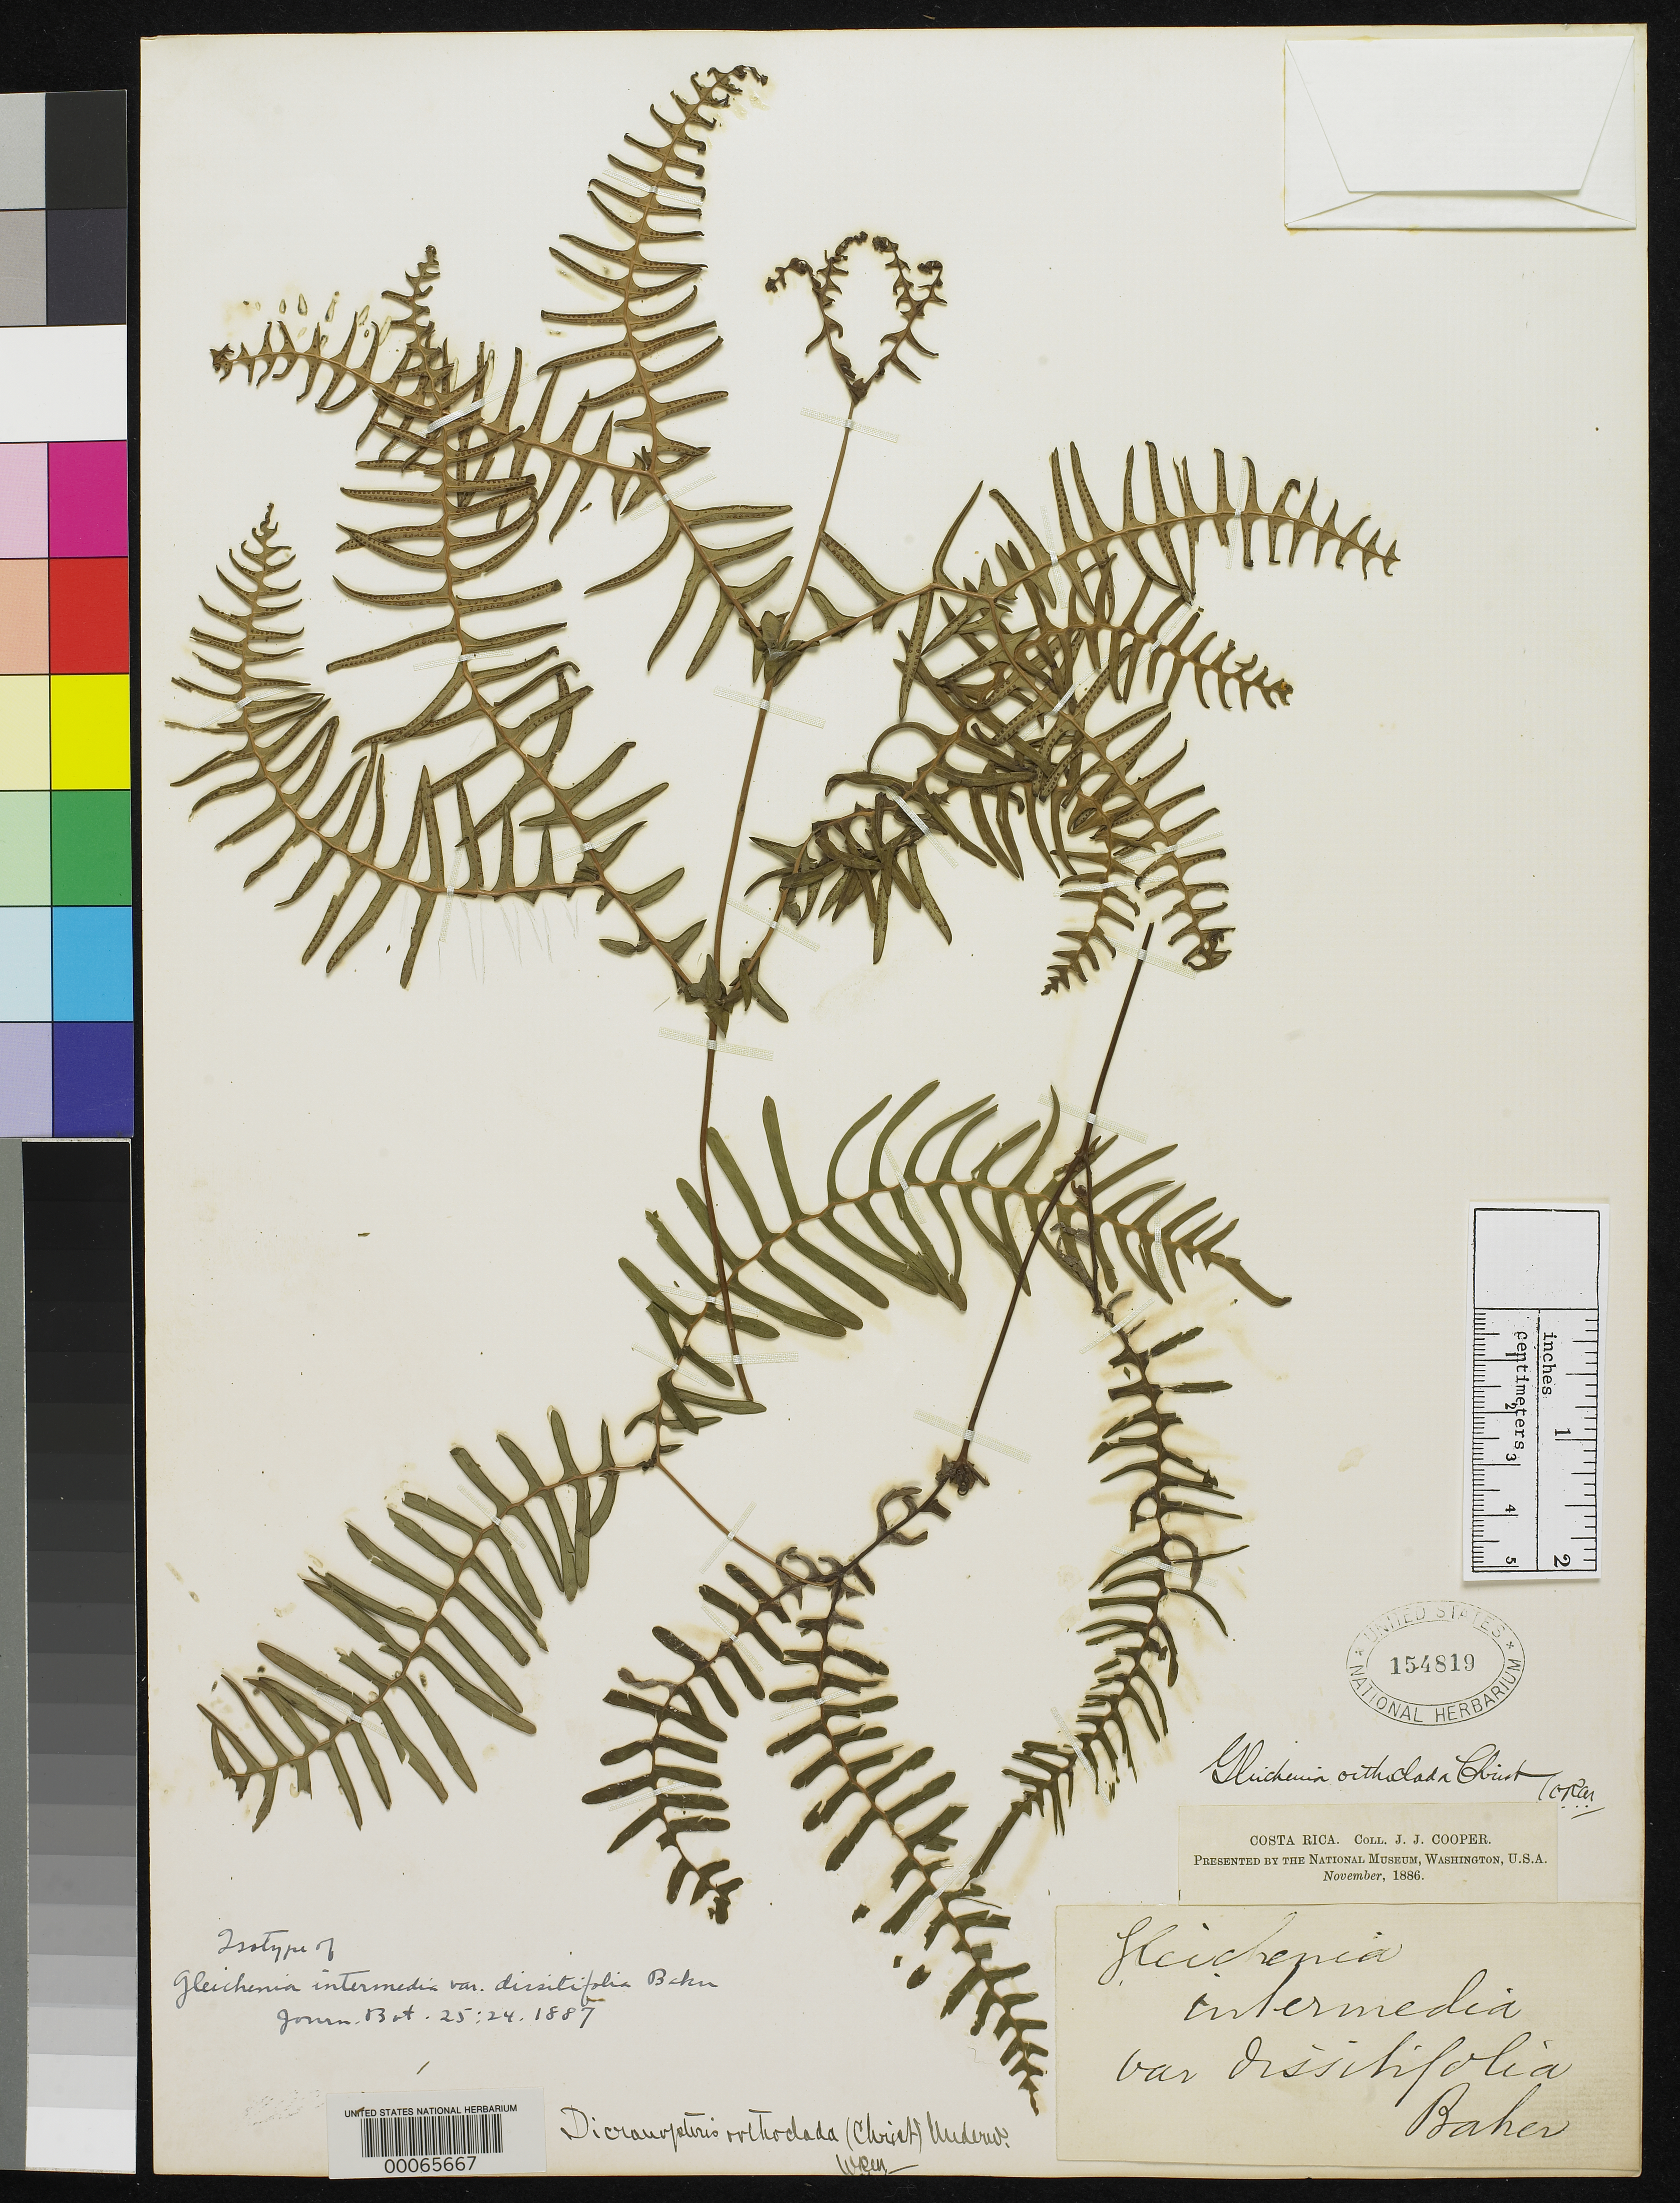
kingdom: Plantae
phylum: Tracheophyta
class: Polypodiopsida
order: Gleicheniales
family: Gleicheniaceae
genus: Gleichenia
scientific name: Gleichenia intermedia var. dissitifolia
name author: Baker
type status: Type Collection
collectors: J. J. Cooper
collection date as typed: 1886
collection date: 1886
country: Costa Rica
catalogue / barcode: US 154819